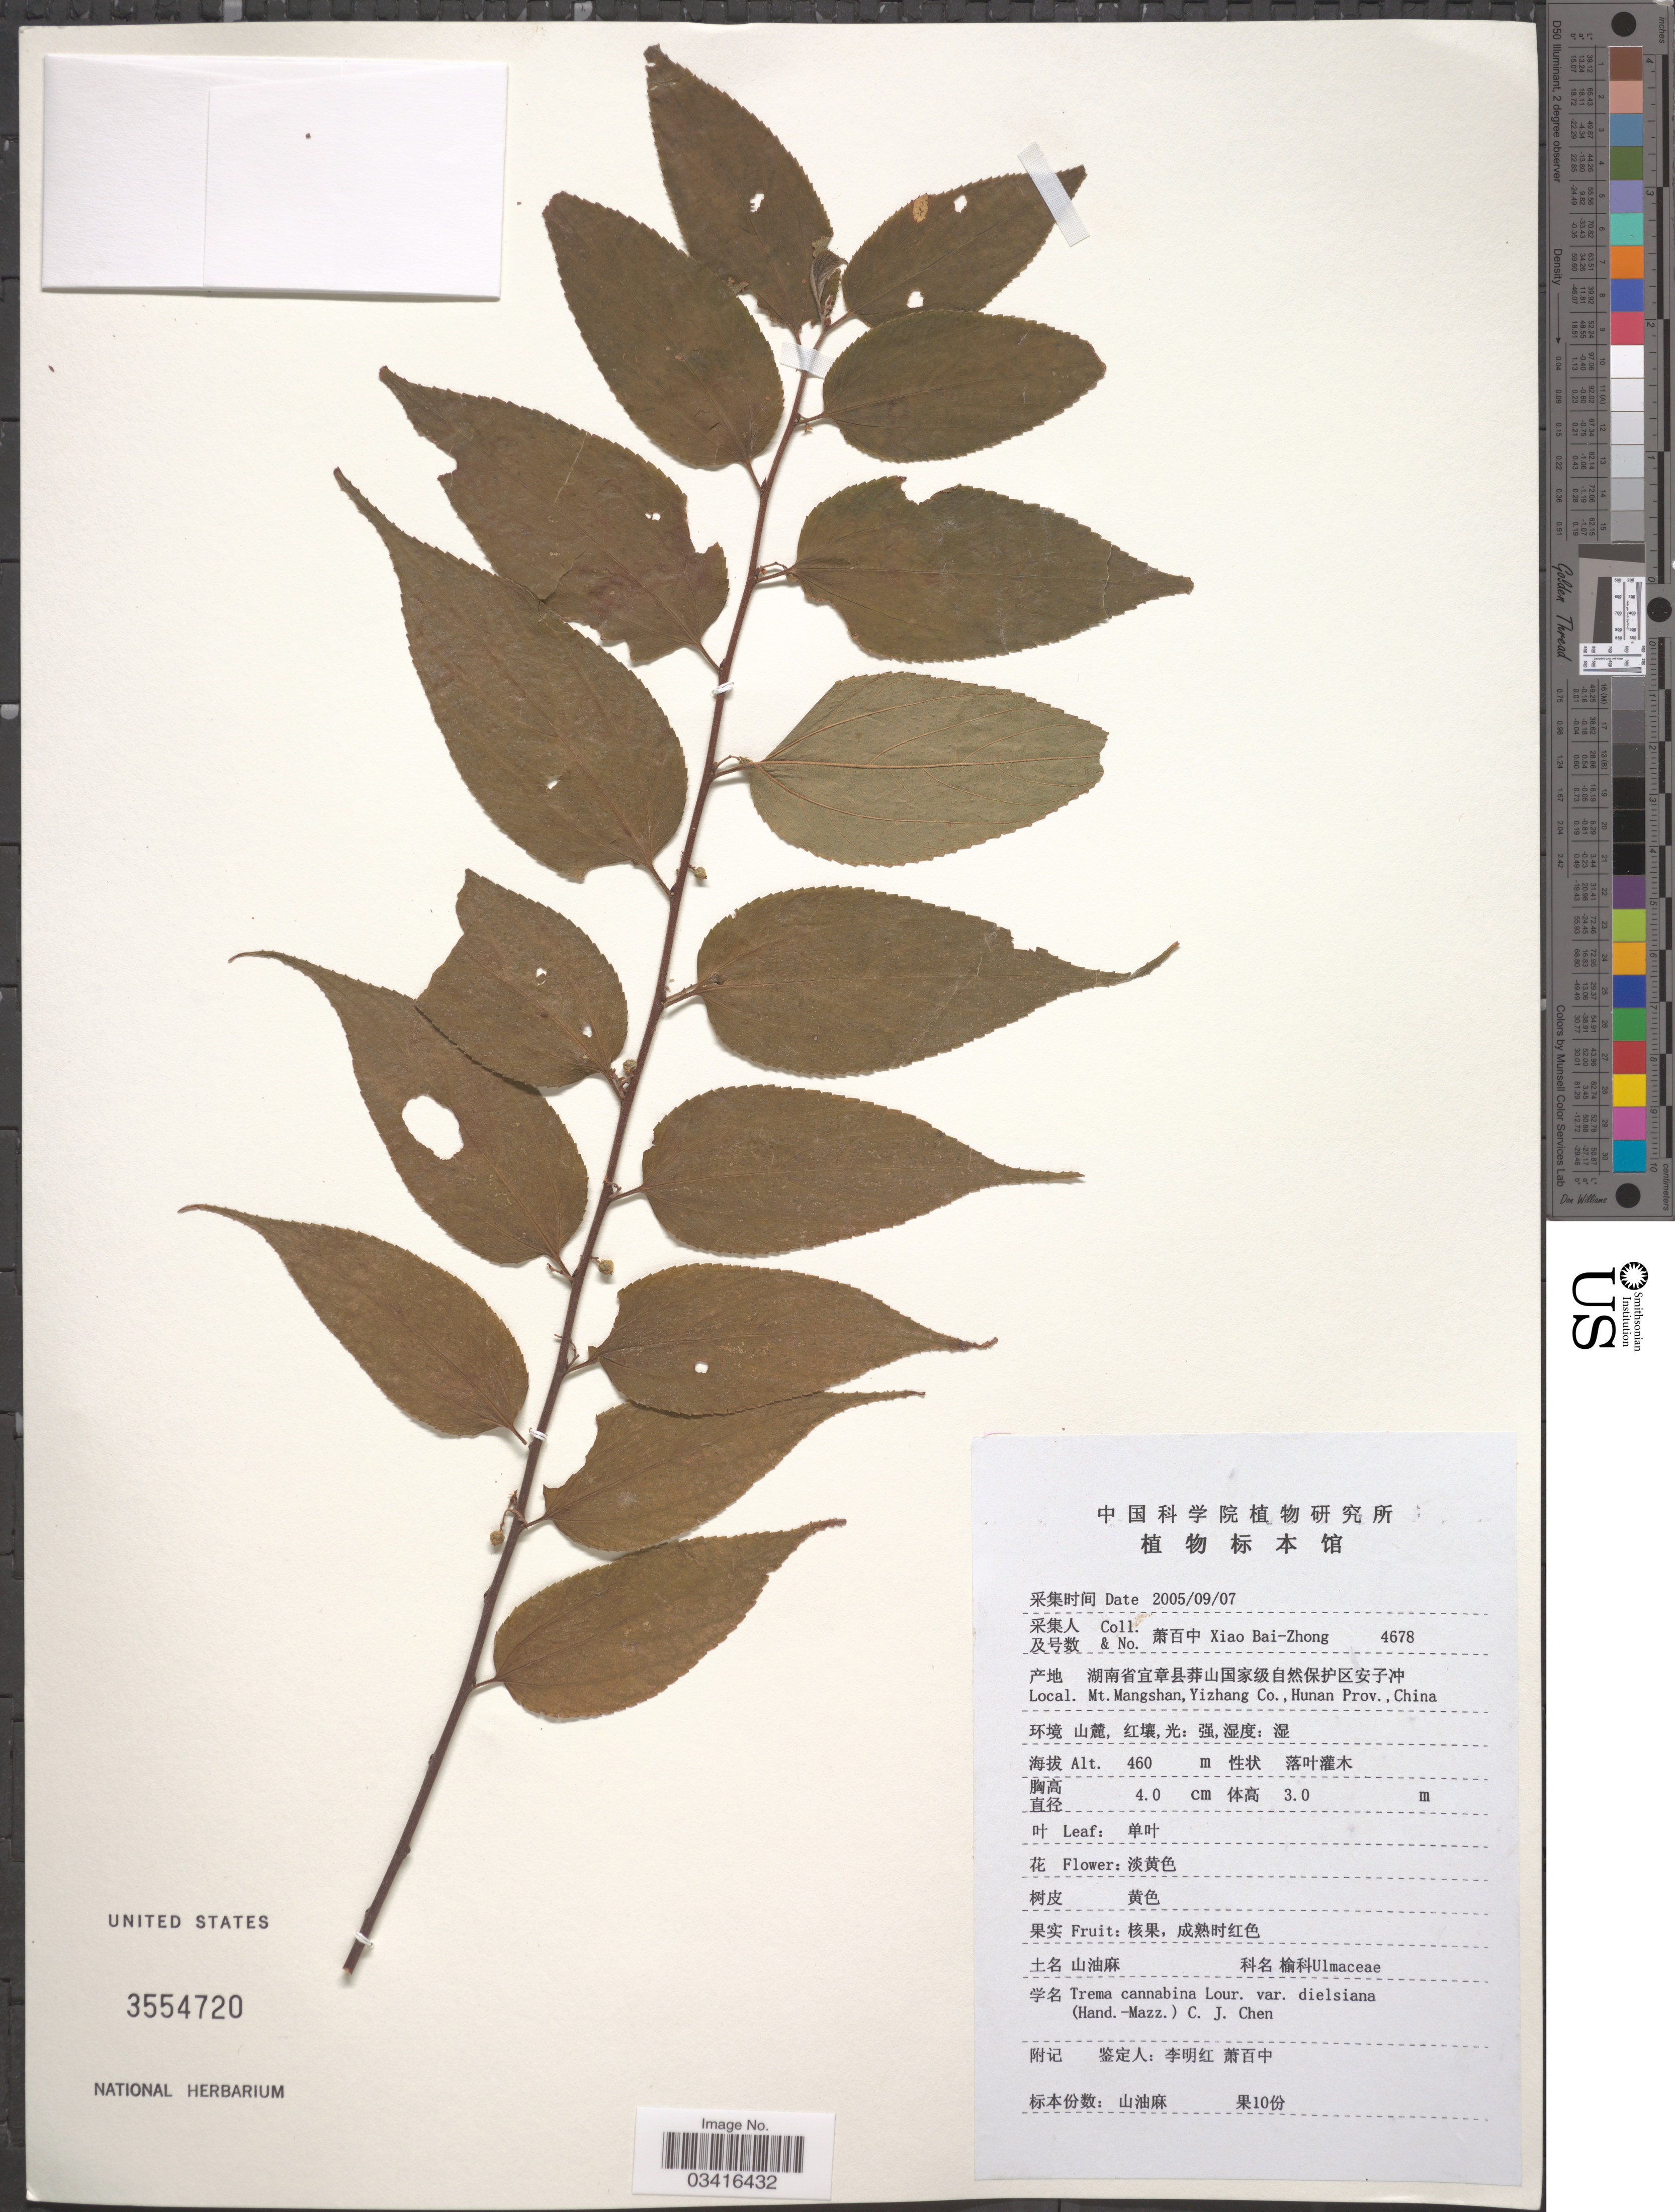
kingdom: Plantae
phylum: Tracheophyta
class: Magnoliopsida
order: Rosales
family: Cannabaceae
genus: Trema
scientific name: Trema cannabina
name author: Lour.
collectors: B. Z. Xiao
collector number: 4678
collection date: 2005-09-07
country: China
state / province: Hunan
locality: Mt. Mangshan, Yizhang Co.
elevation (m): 460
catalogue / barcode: US 3554720